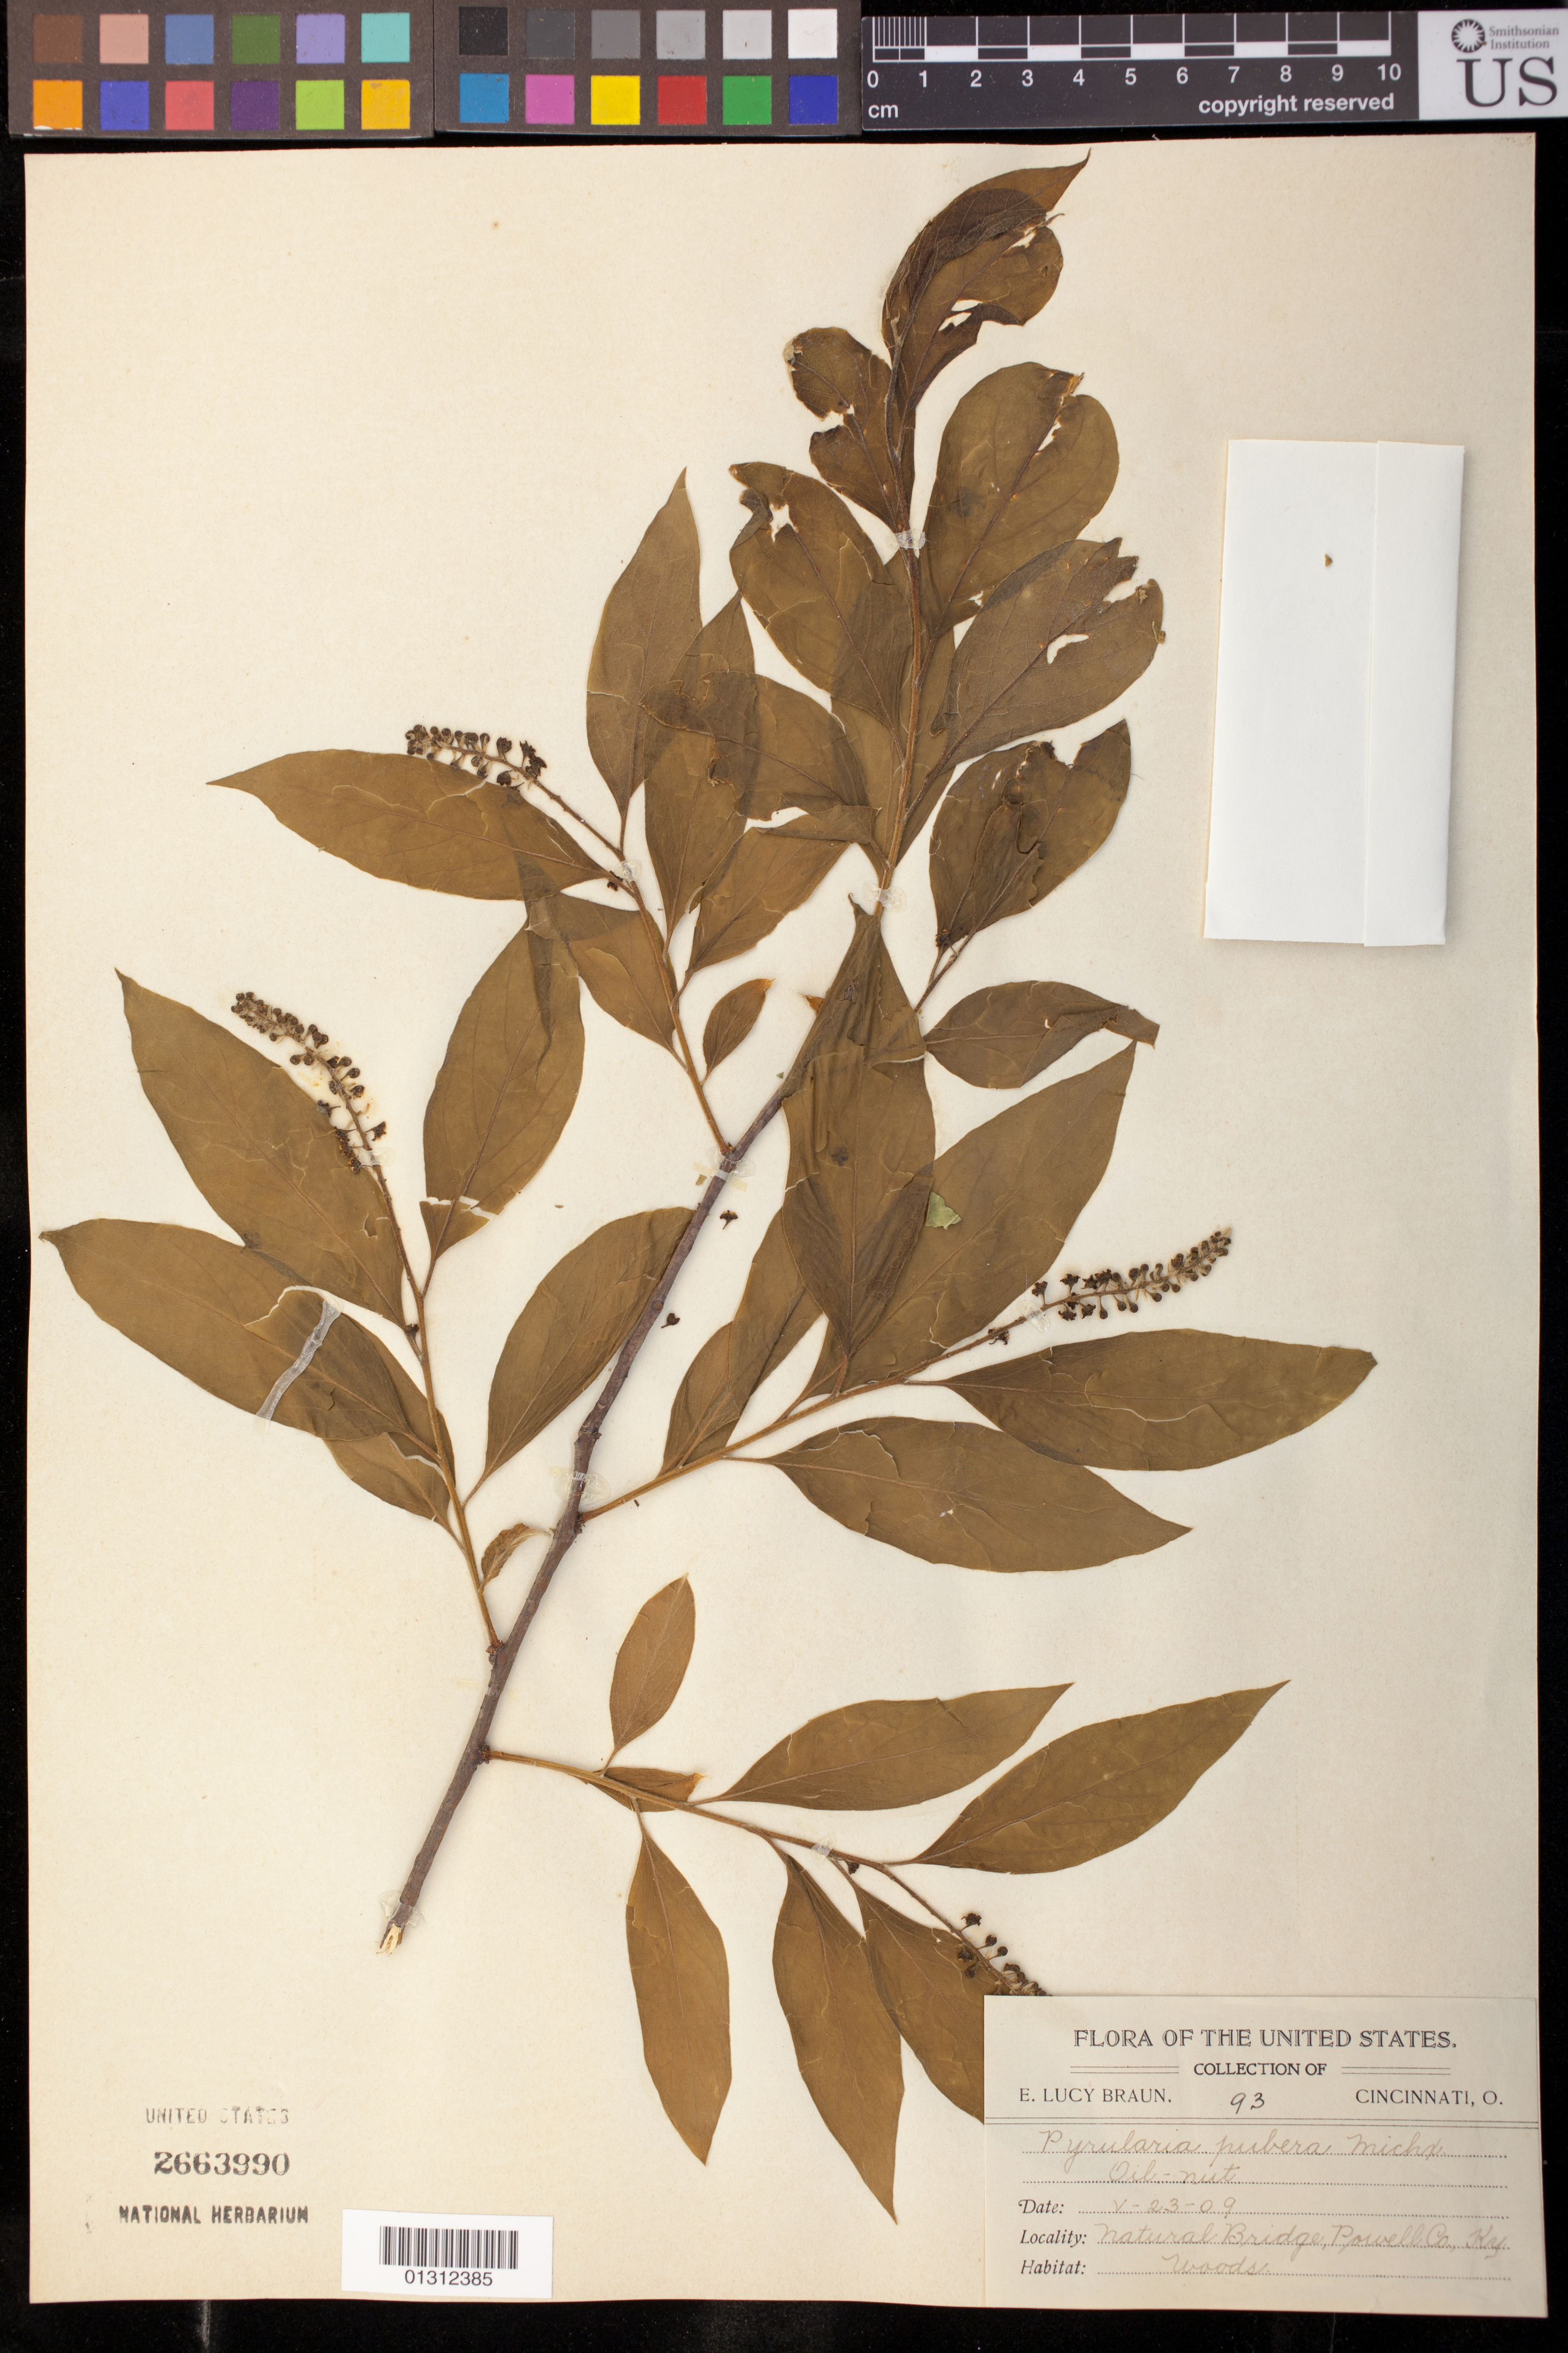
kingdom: Plantae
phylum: Tracheophyta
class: Magnoliopsida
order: Santalales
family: Cervantesiaceae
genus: Pyrularia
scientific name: Pyrularia pubera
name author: Michx.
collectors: E. L. Braun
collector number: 93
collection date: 1909-05-23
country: United States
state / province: Kentucky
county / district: Powell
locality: Natural Bridge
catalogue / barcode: US 2663990